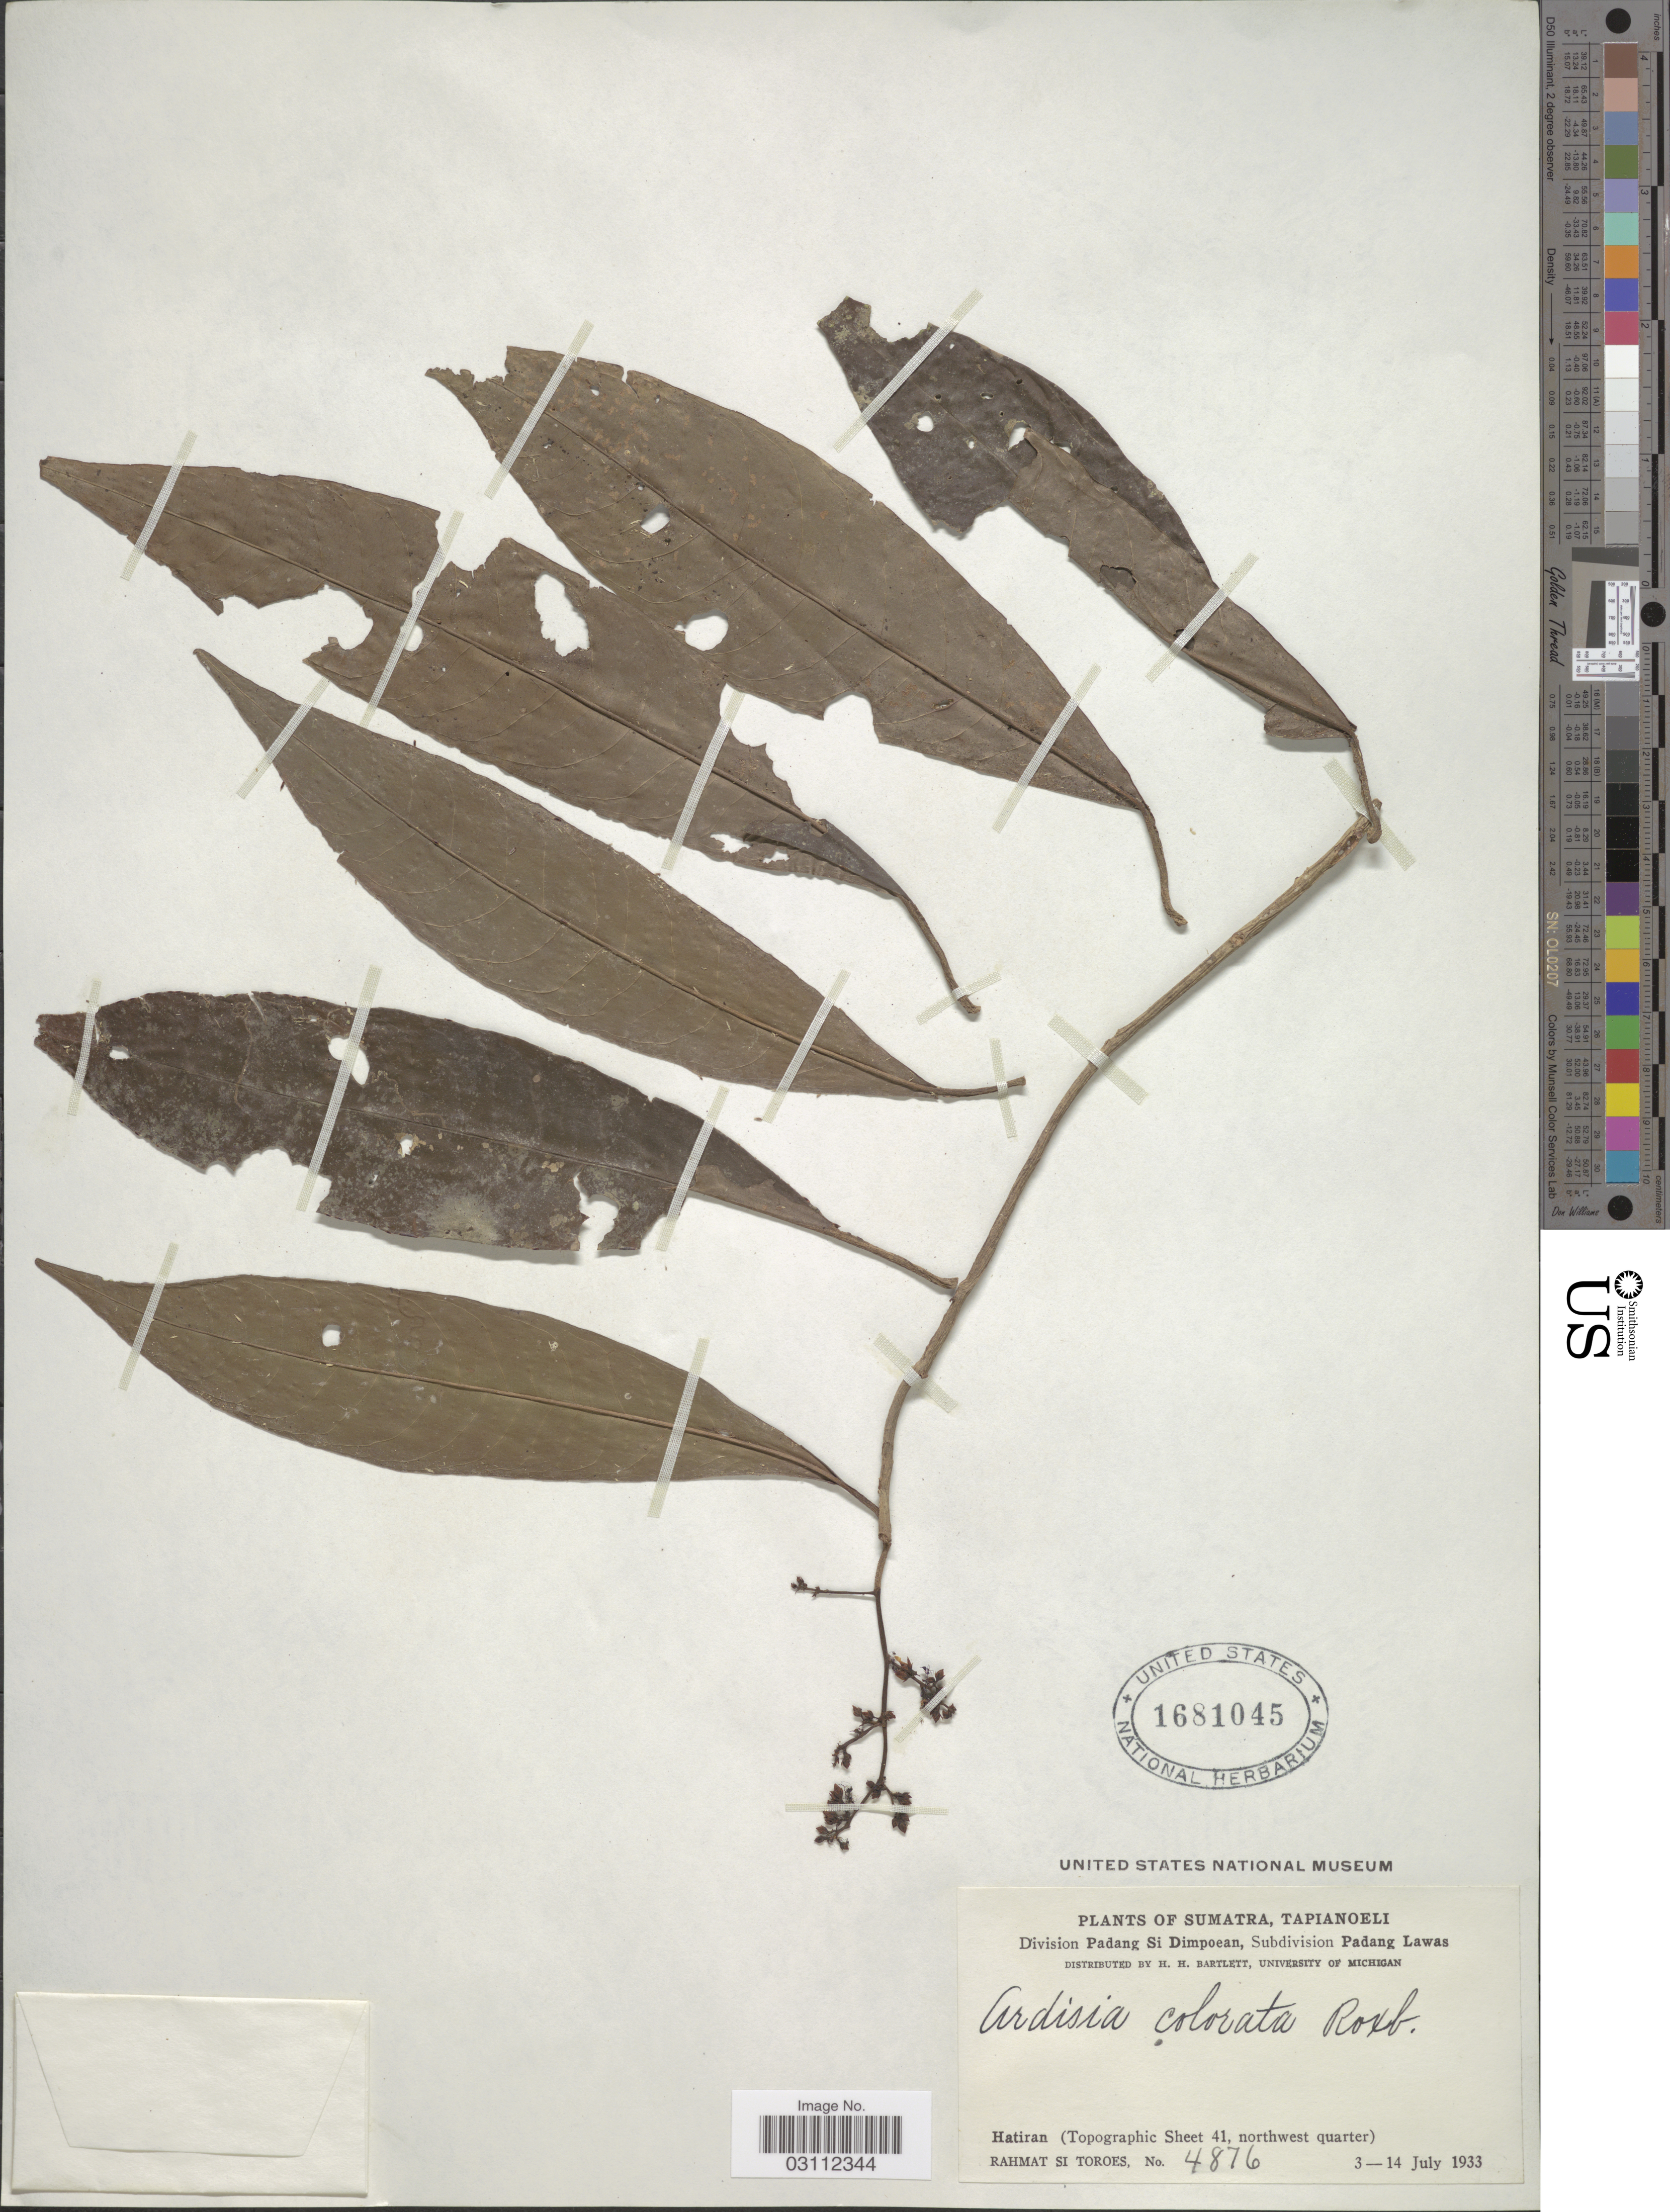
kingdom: Plantae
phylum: Tracheophyta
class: Magnoliopsida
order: Ericales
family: Primulaceae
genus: Ardisia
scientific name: Ardisia colorata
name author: Roxb.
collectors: Rahmat Si Boeea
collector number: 4876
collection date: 1933-07-03/1933-07-14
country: Indonesia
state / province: Sumatra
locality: Tapianoeli. Division Padang Si Dimpoean, Subdivision Padang Lawas. Hatiran (Topographic Sheet 41, northwest quarter).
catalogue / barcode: US 1681045